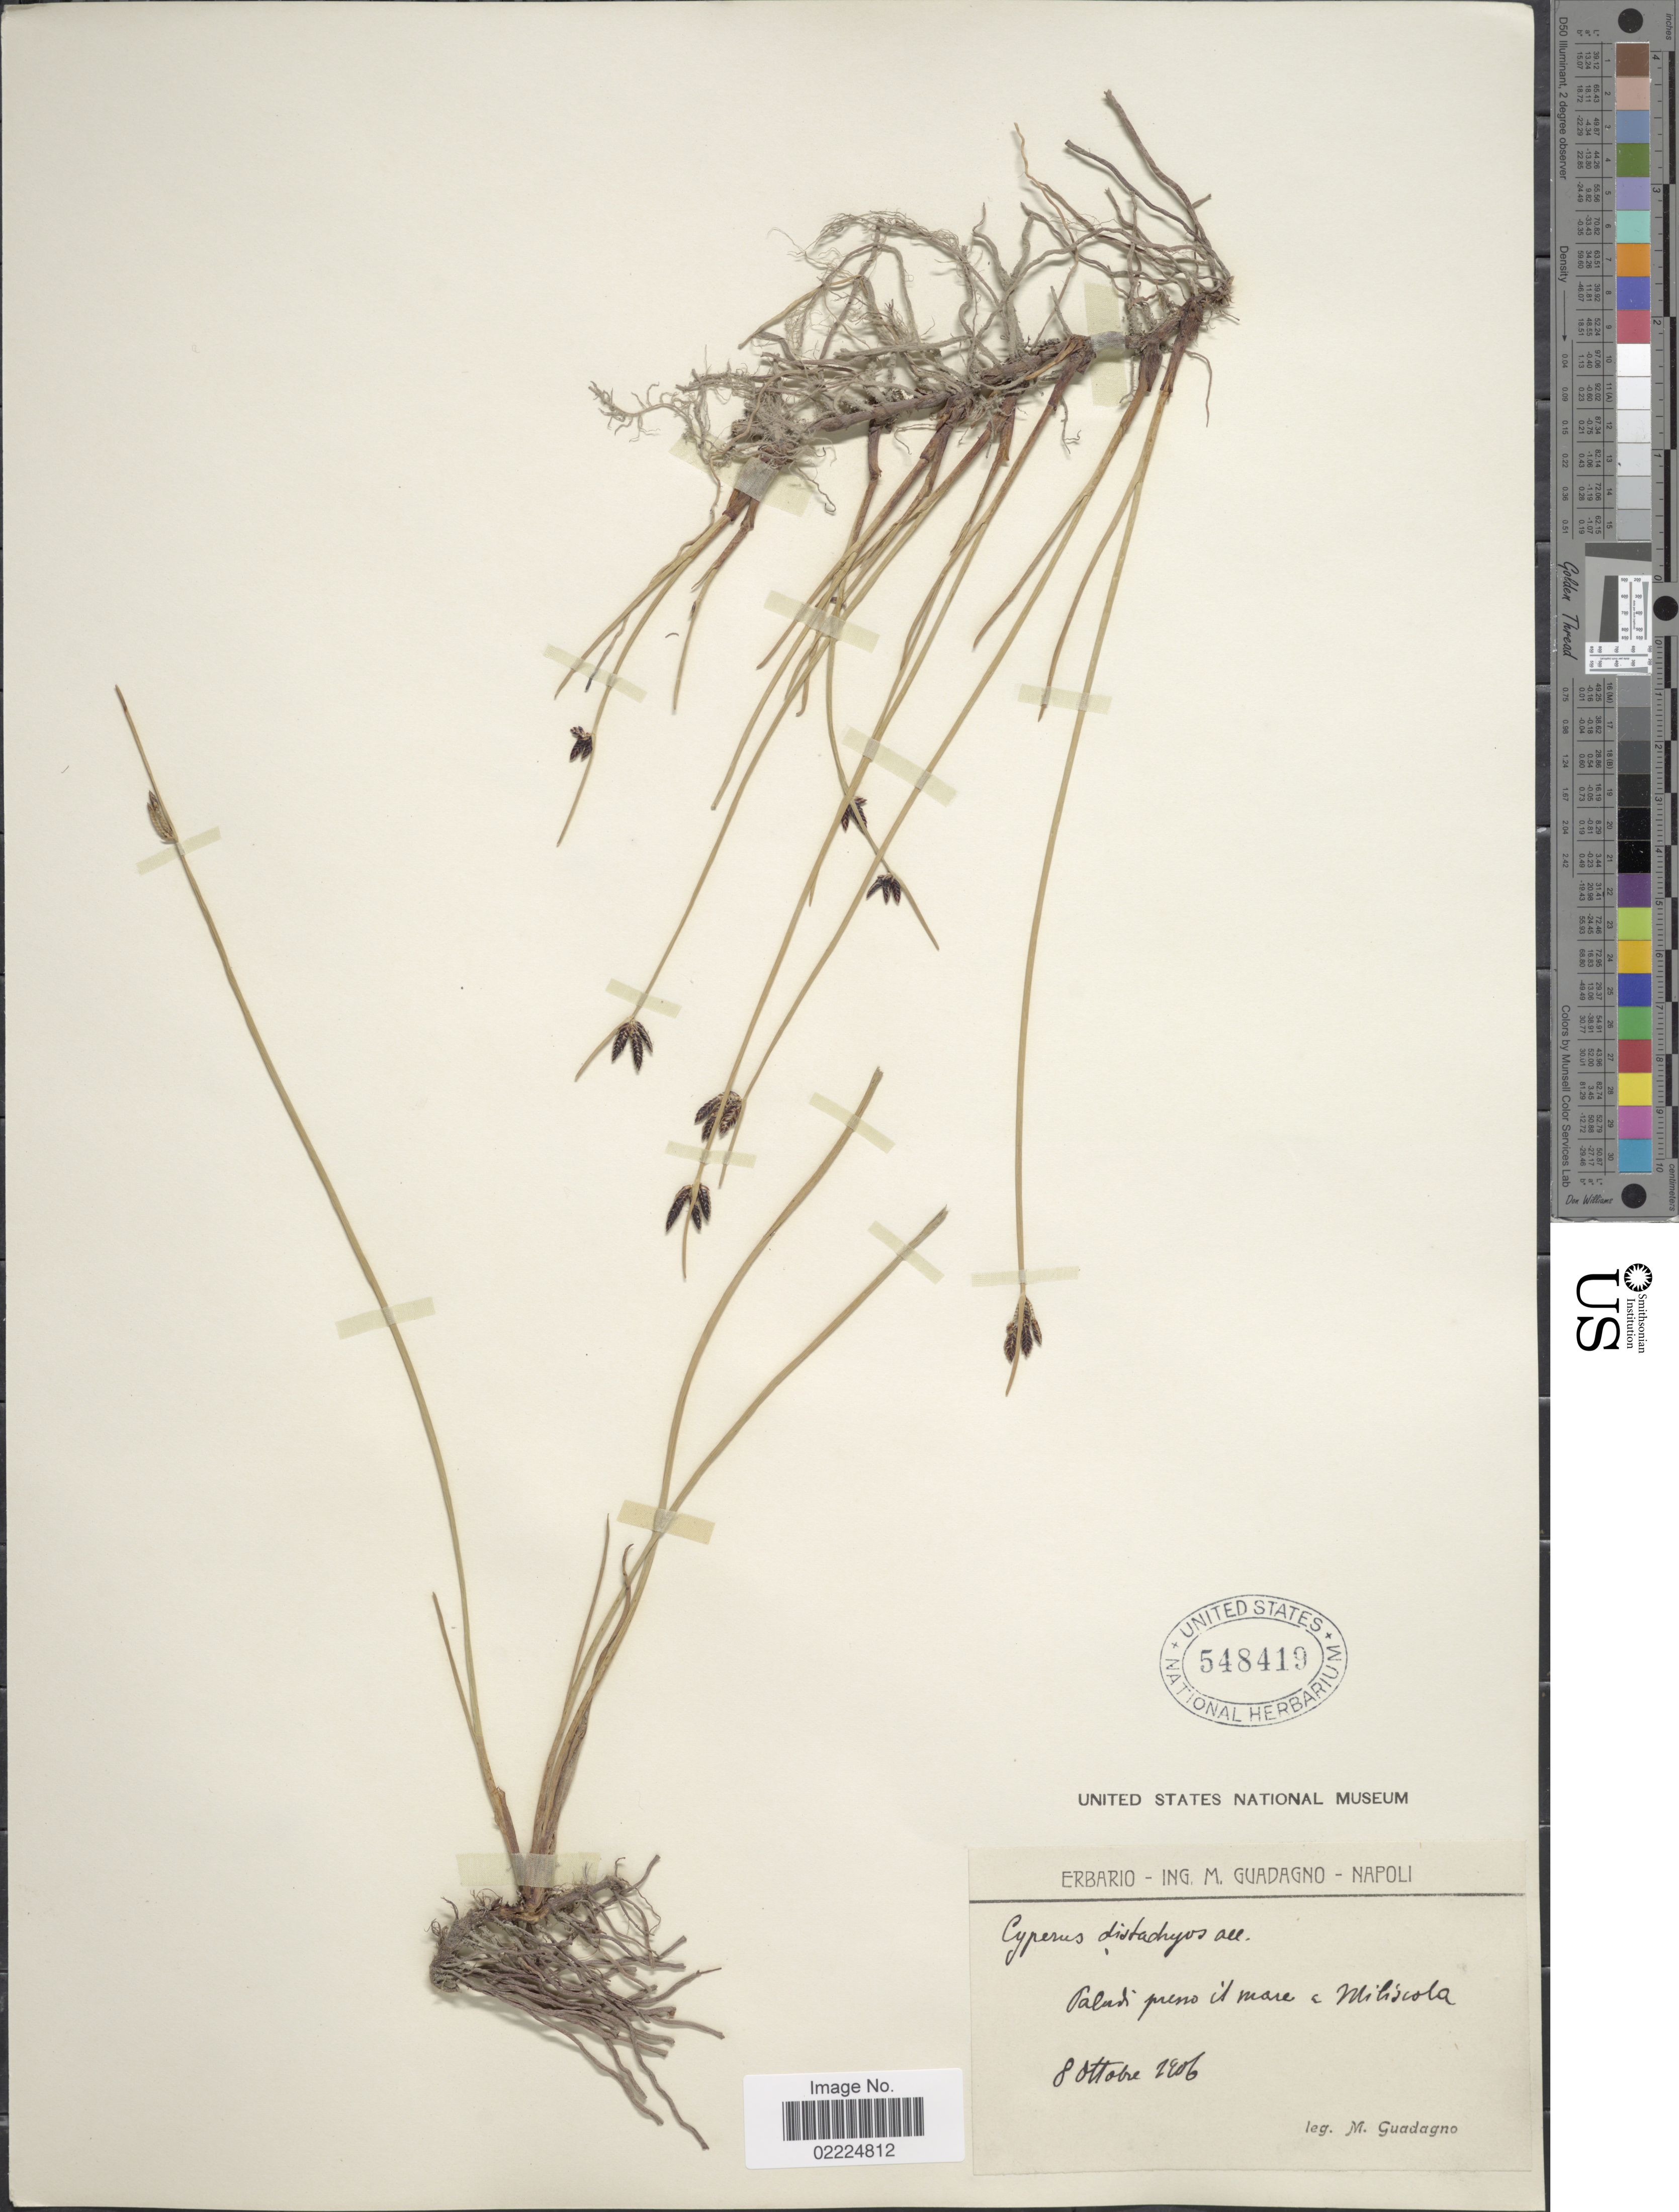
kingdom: Plantae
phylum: Tracheophyta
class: Liliopsida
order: Poales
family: Cyperaceae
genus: Cyperus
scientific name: Cyperus distachyos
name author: All.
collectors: M. Guadagno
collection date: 1906-10-08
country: Italy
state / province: Campania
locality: Paludi presno il mare a Miliscola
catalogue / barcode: US 548419